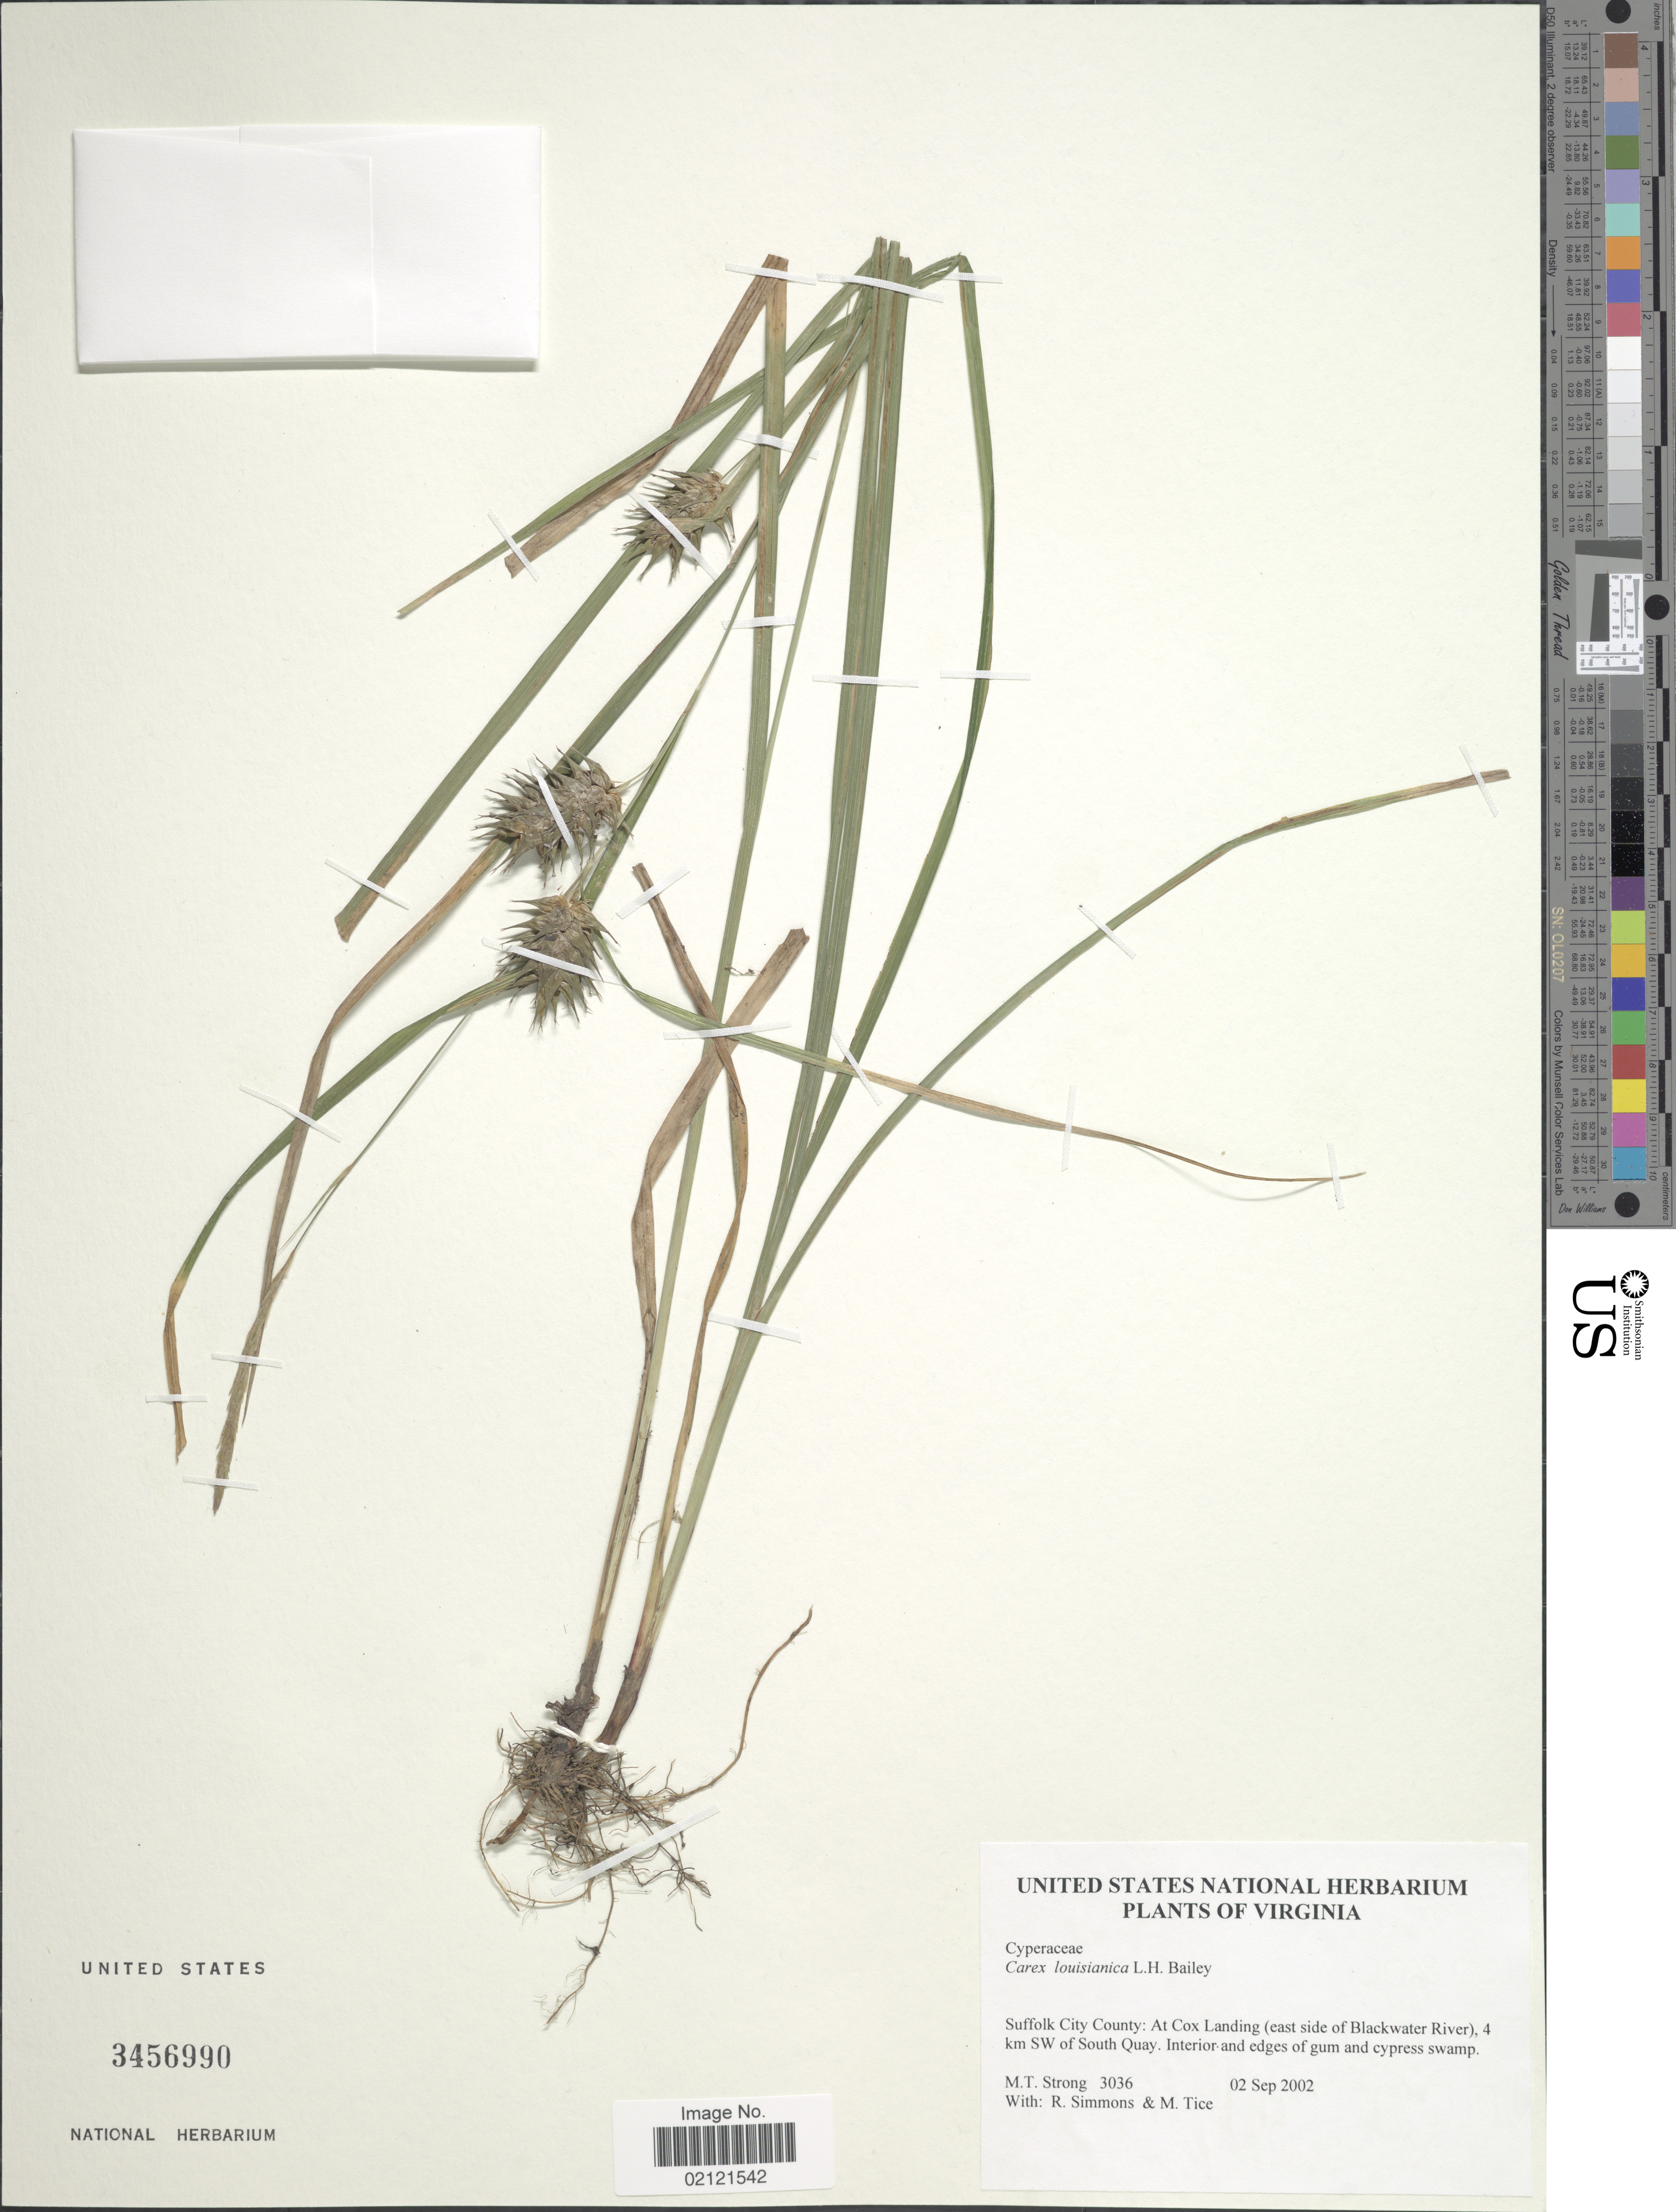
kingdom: Plantae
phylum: Tracheophyta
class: Liliopsida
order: Poales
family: Cyperaceae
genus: Carex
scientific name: Carex louisianica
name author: L.H. Bailey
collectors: M. T. Strong, R. Simmons & M. Tice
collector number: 3036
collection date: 2002-09-02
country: United States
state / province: Virginia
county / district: City of Suffolk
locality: Suffolk City County: At Cox Landing (east side of Blackwater River), 4 km SW of South Quay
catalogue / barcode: US 3456990